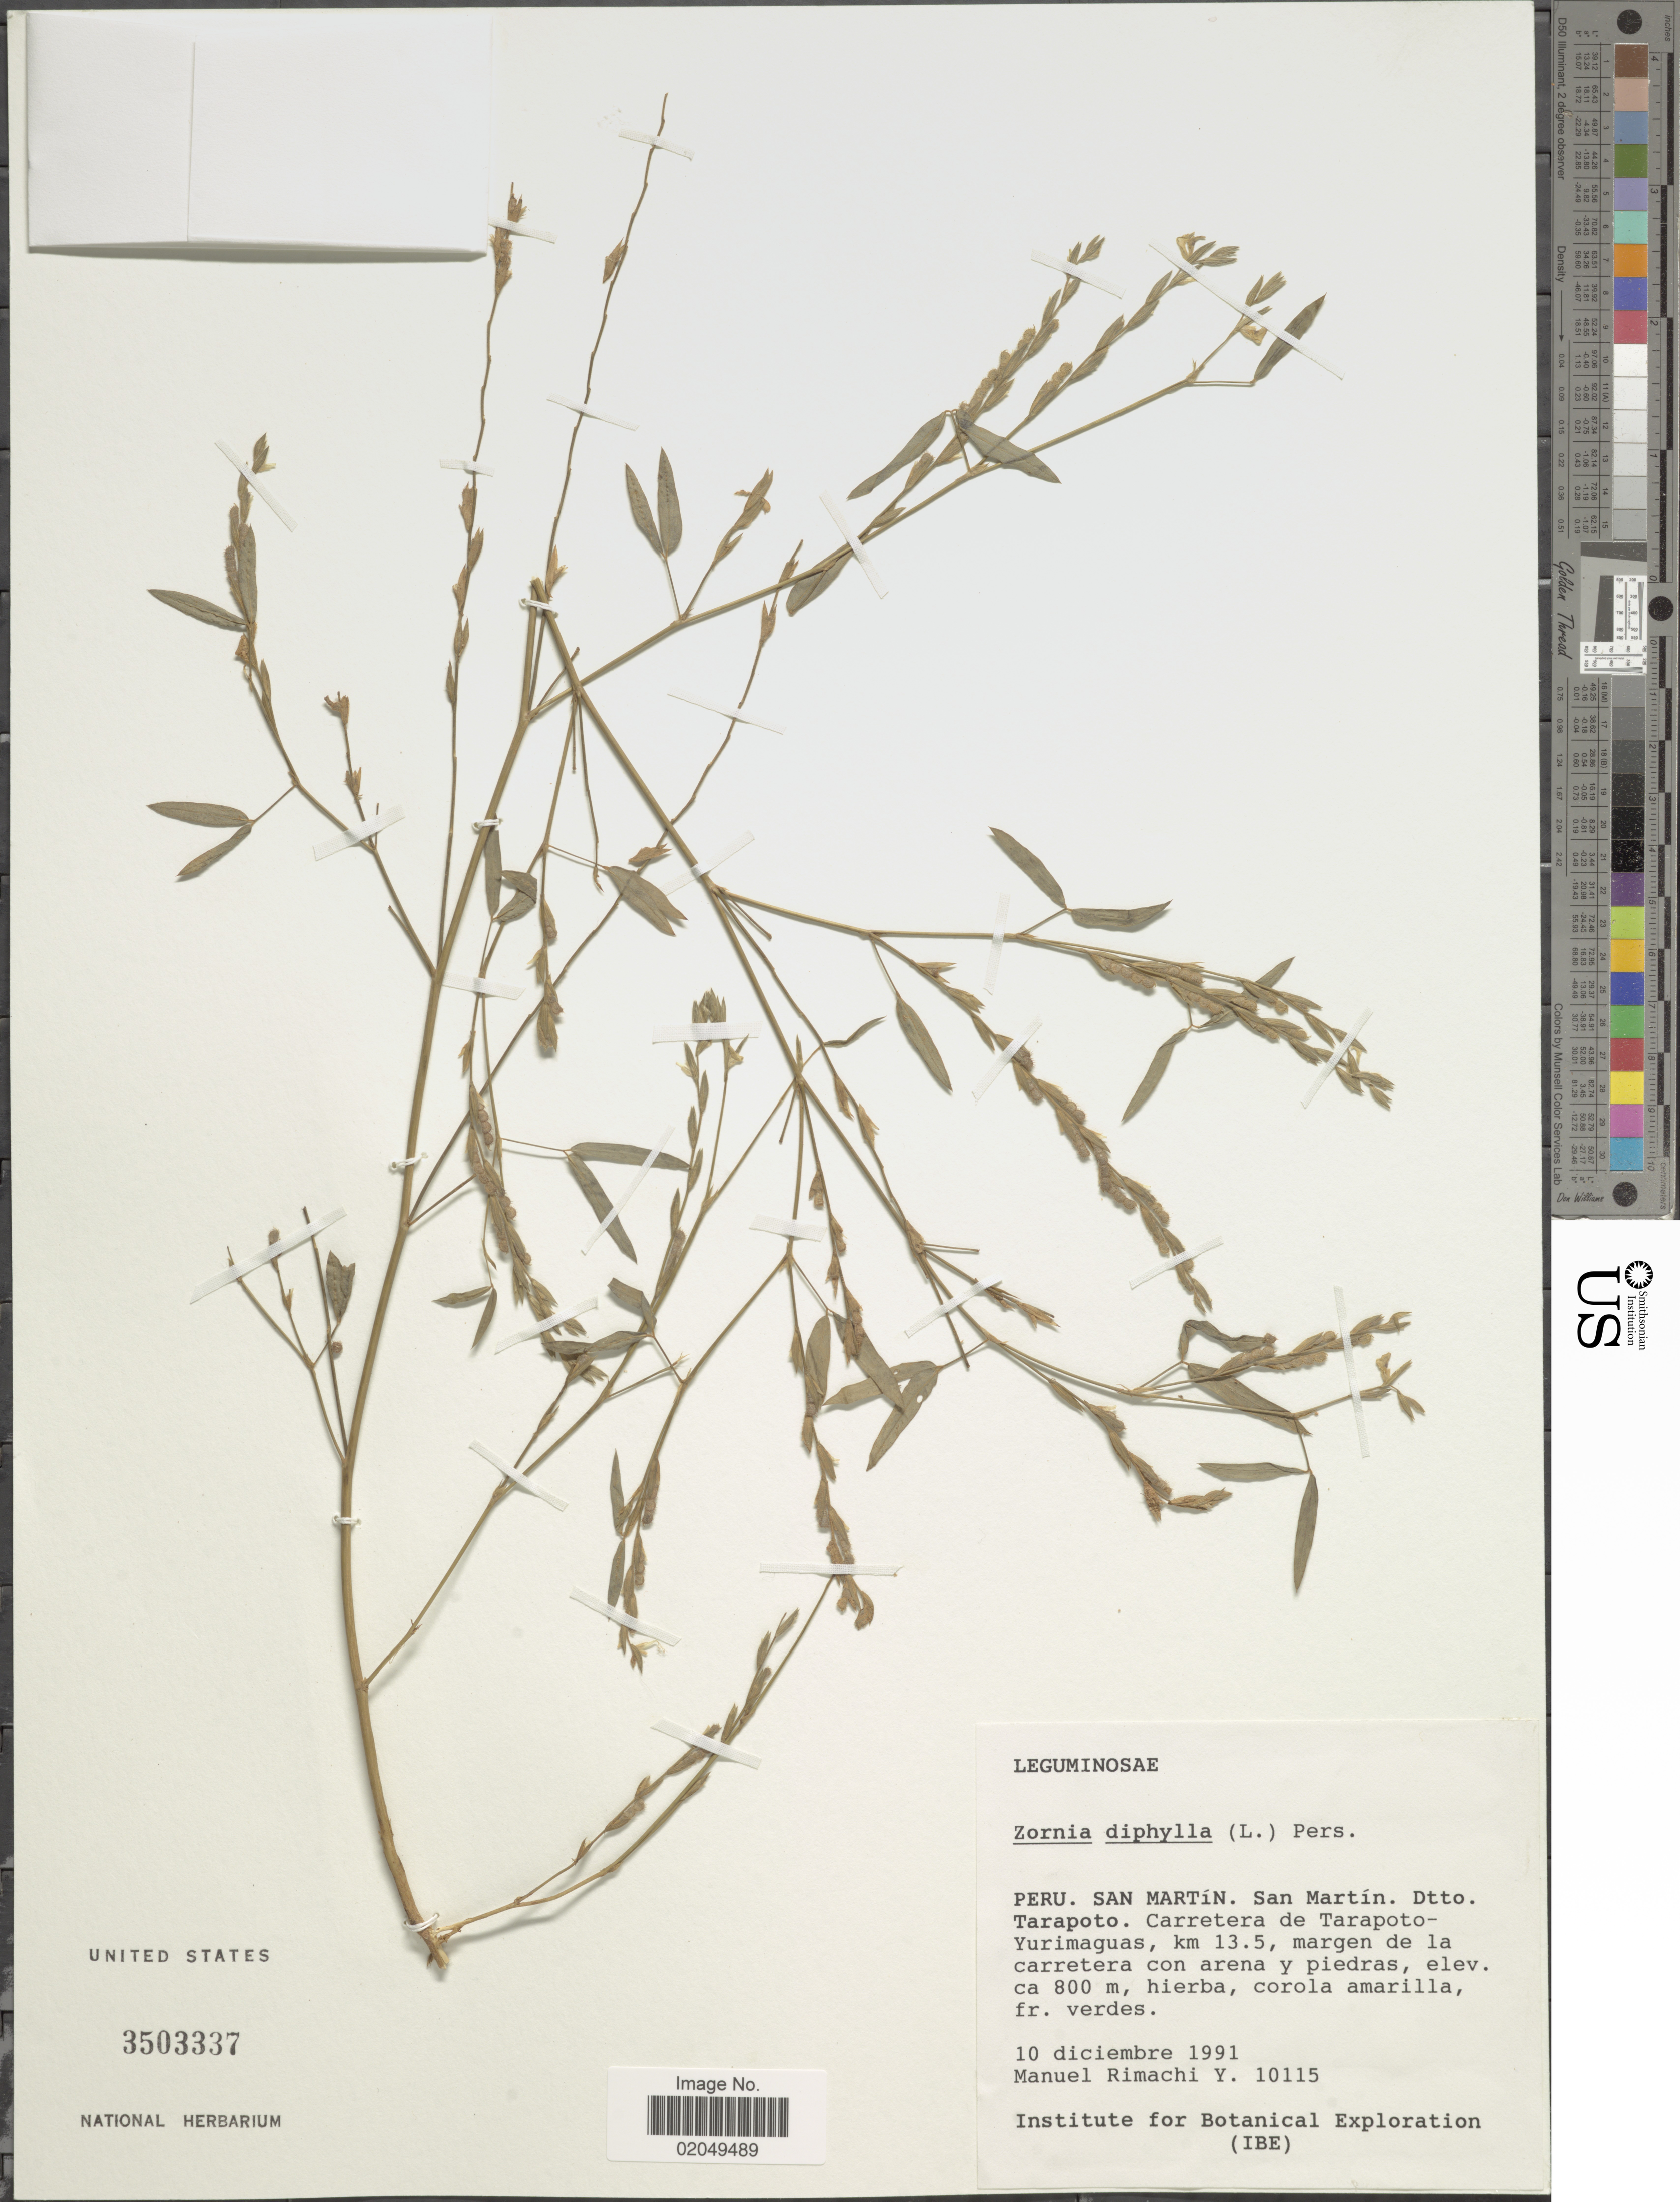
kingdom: Plantae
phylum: Tracheophyta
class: Magnoliopsida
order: Fabales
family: Fabaceae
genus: Zornia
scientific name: Zornia diphylla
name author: (L.) Pers.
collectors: M. Rimachi Y.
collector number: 10115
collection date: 1991-12-10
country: Peru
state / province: San Martín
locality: Dtto. Tarapoto, Carretera de Tarapoto-Yurimaguas, km 13.5, margen de la carretera con arena y piedras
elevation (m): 800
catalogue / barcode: US 3503337